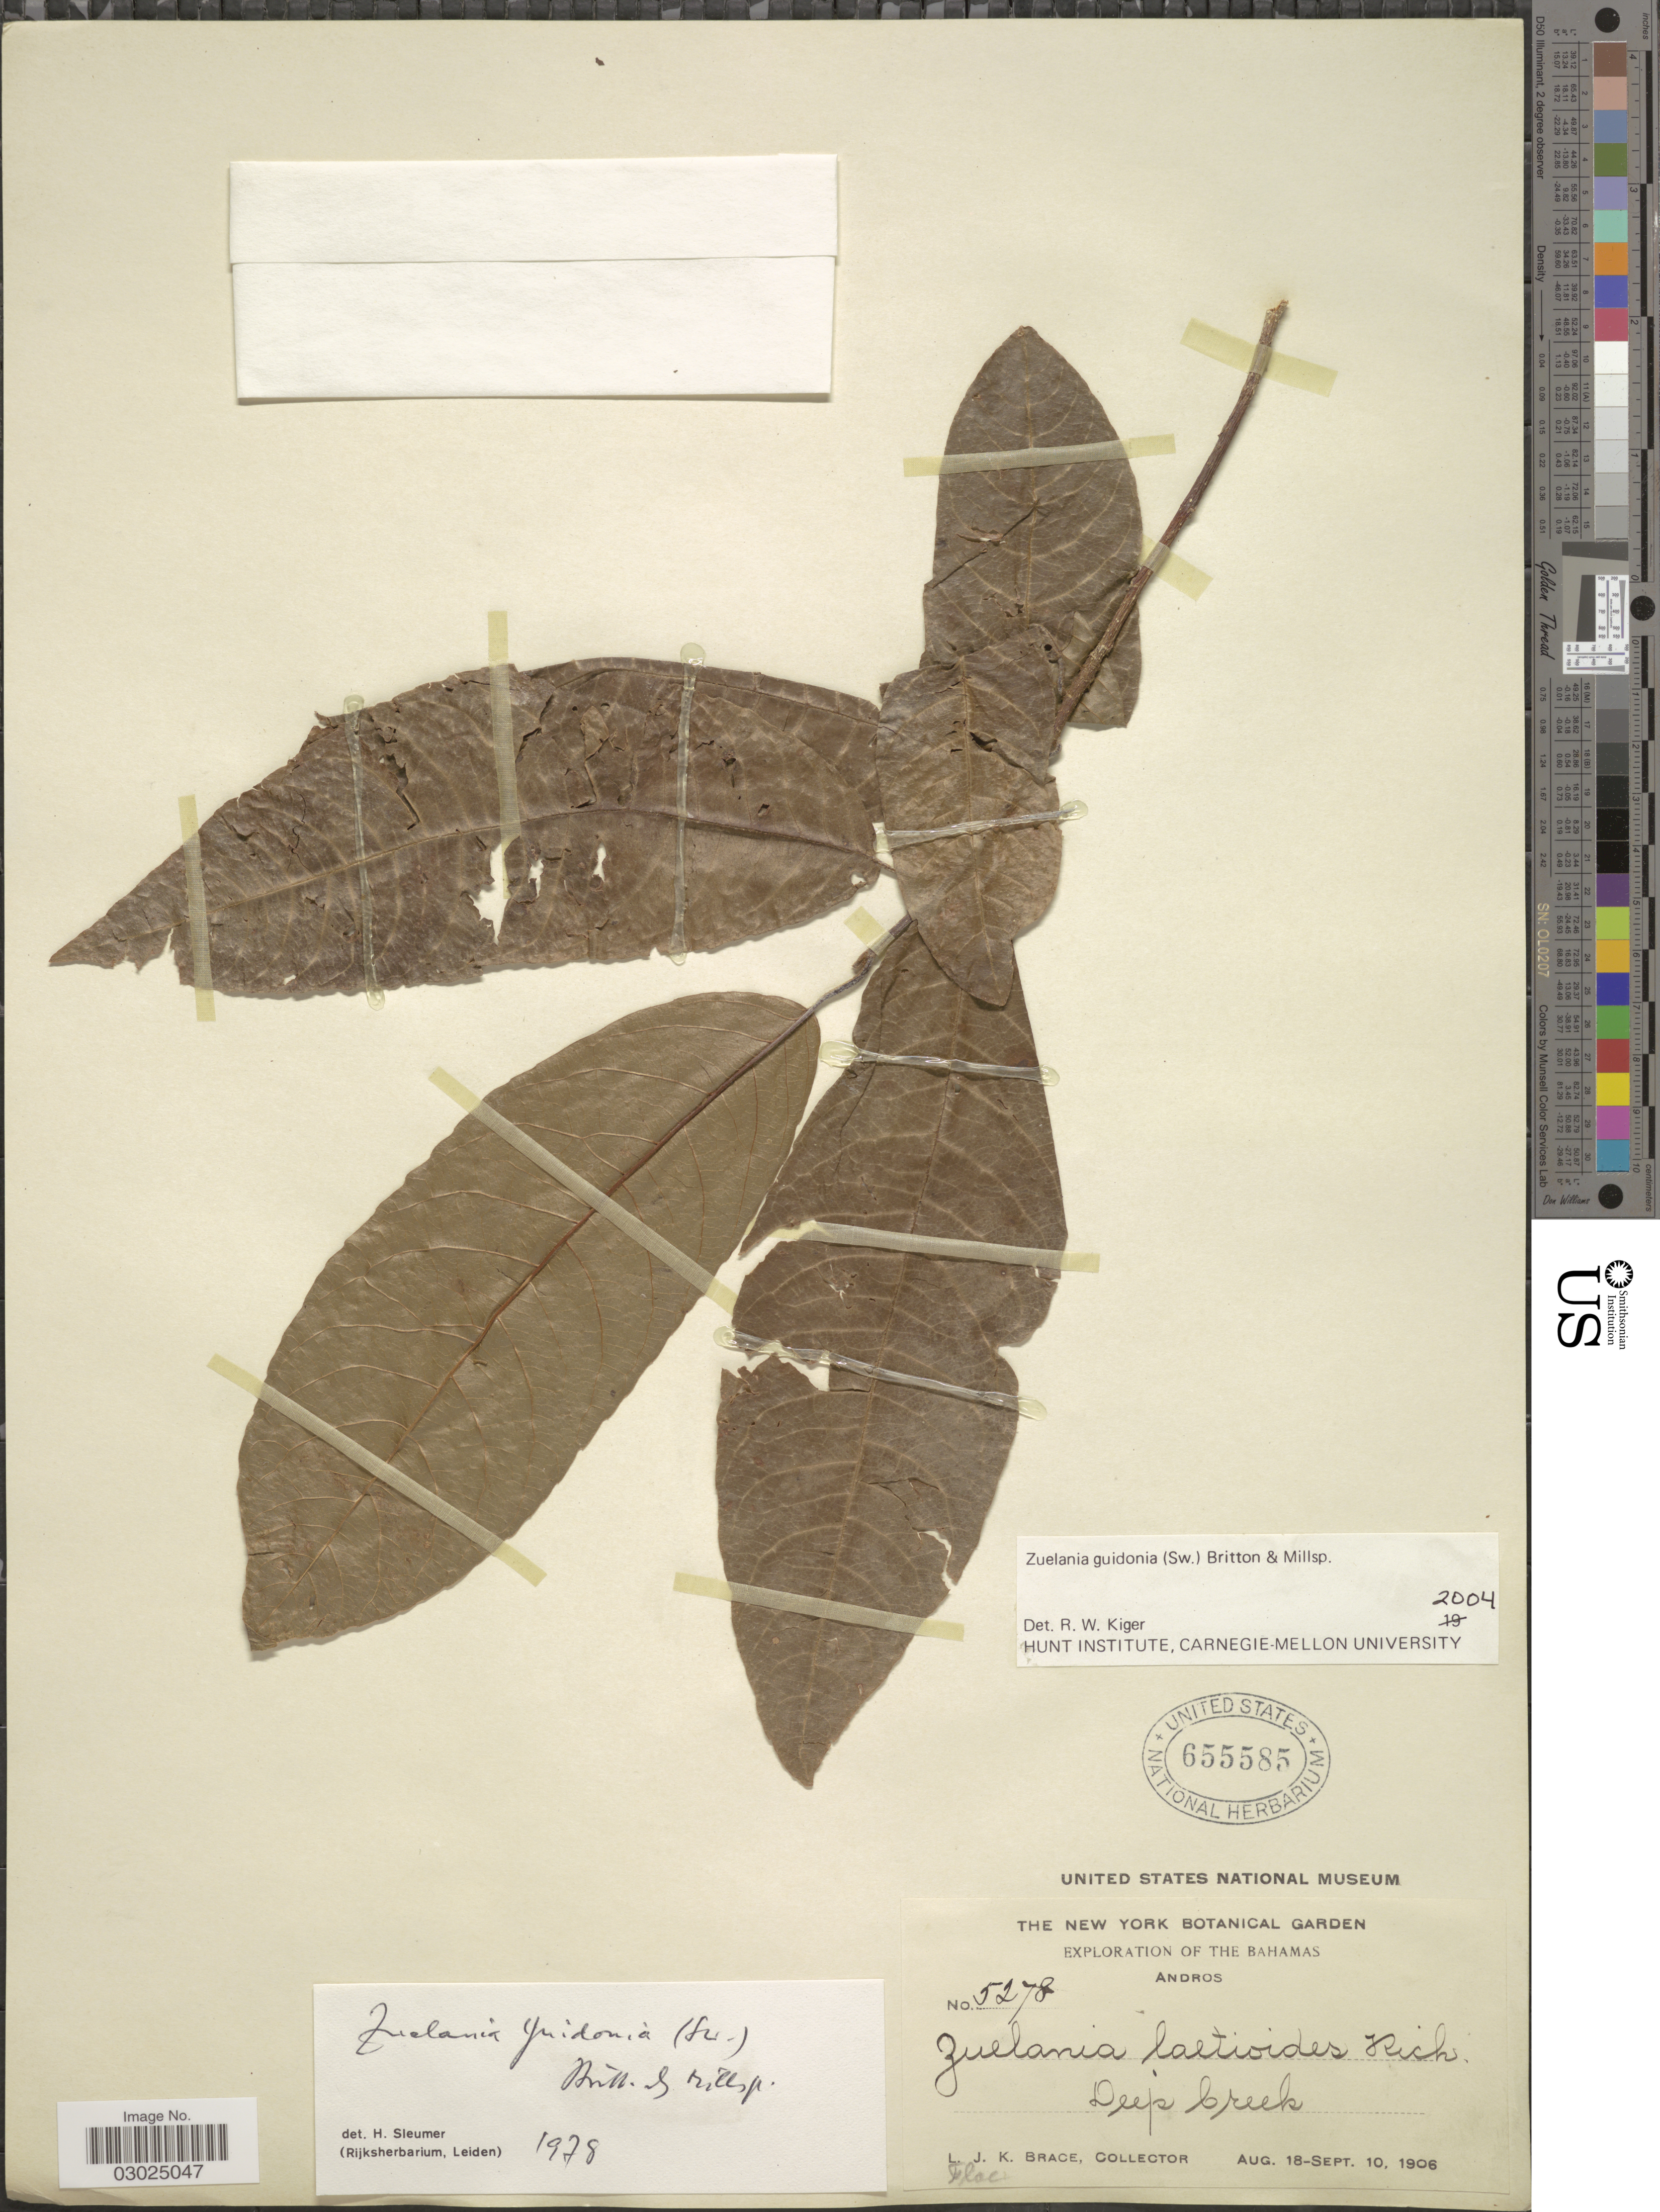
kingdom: Plantae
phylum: Tracheophyta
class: Magnoliopsida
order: Malpighiales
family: Salicaceae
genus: Casearia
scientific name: Casearia laetioides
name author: (A. Rich.) Warb.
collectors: L. J. K. Brace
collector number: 5278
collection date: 1906-08-18/1906-09-10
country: Bahamas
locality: Andros. Deep Creek.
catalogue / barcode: US 655585